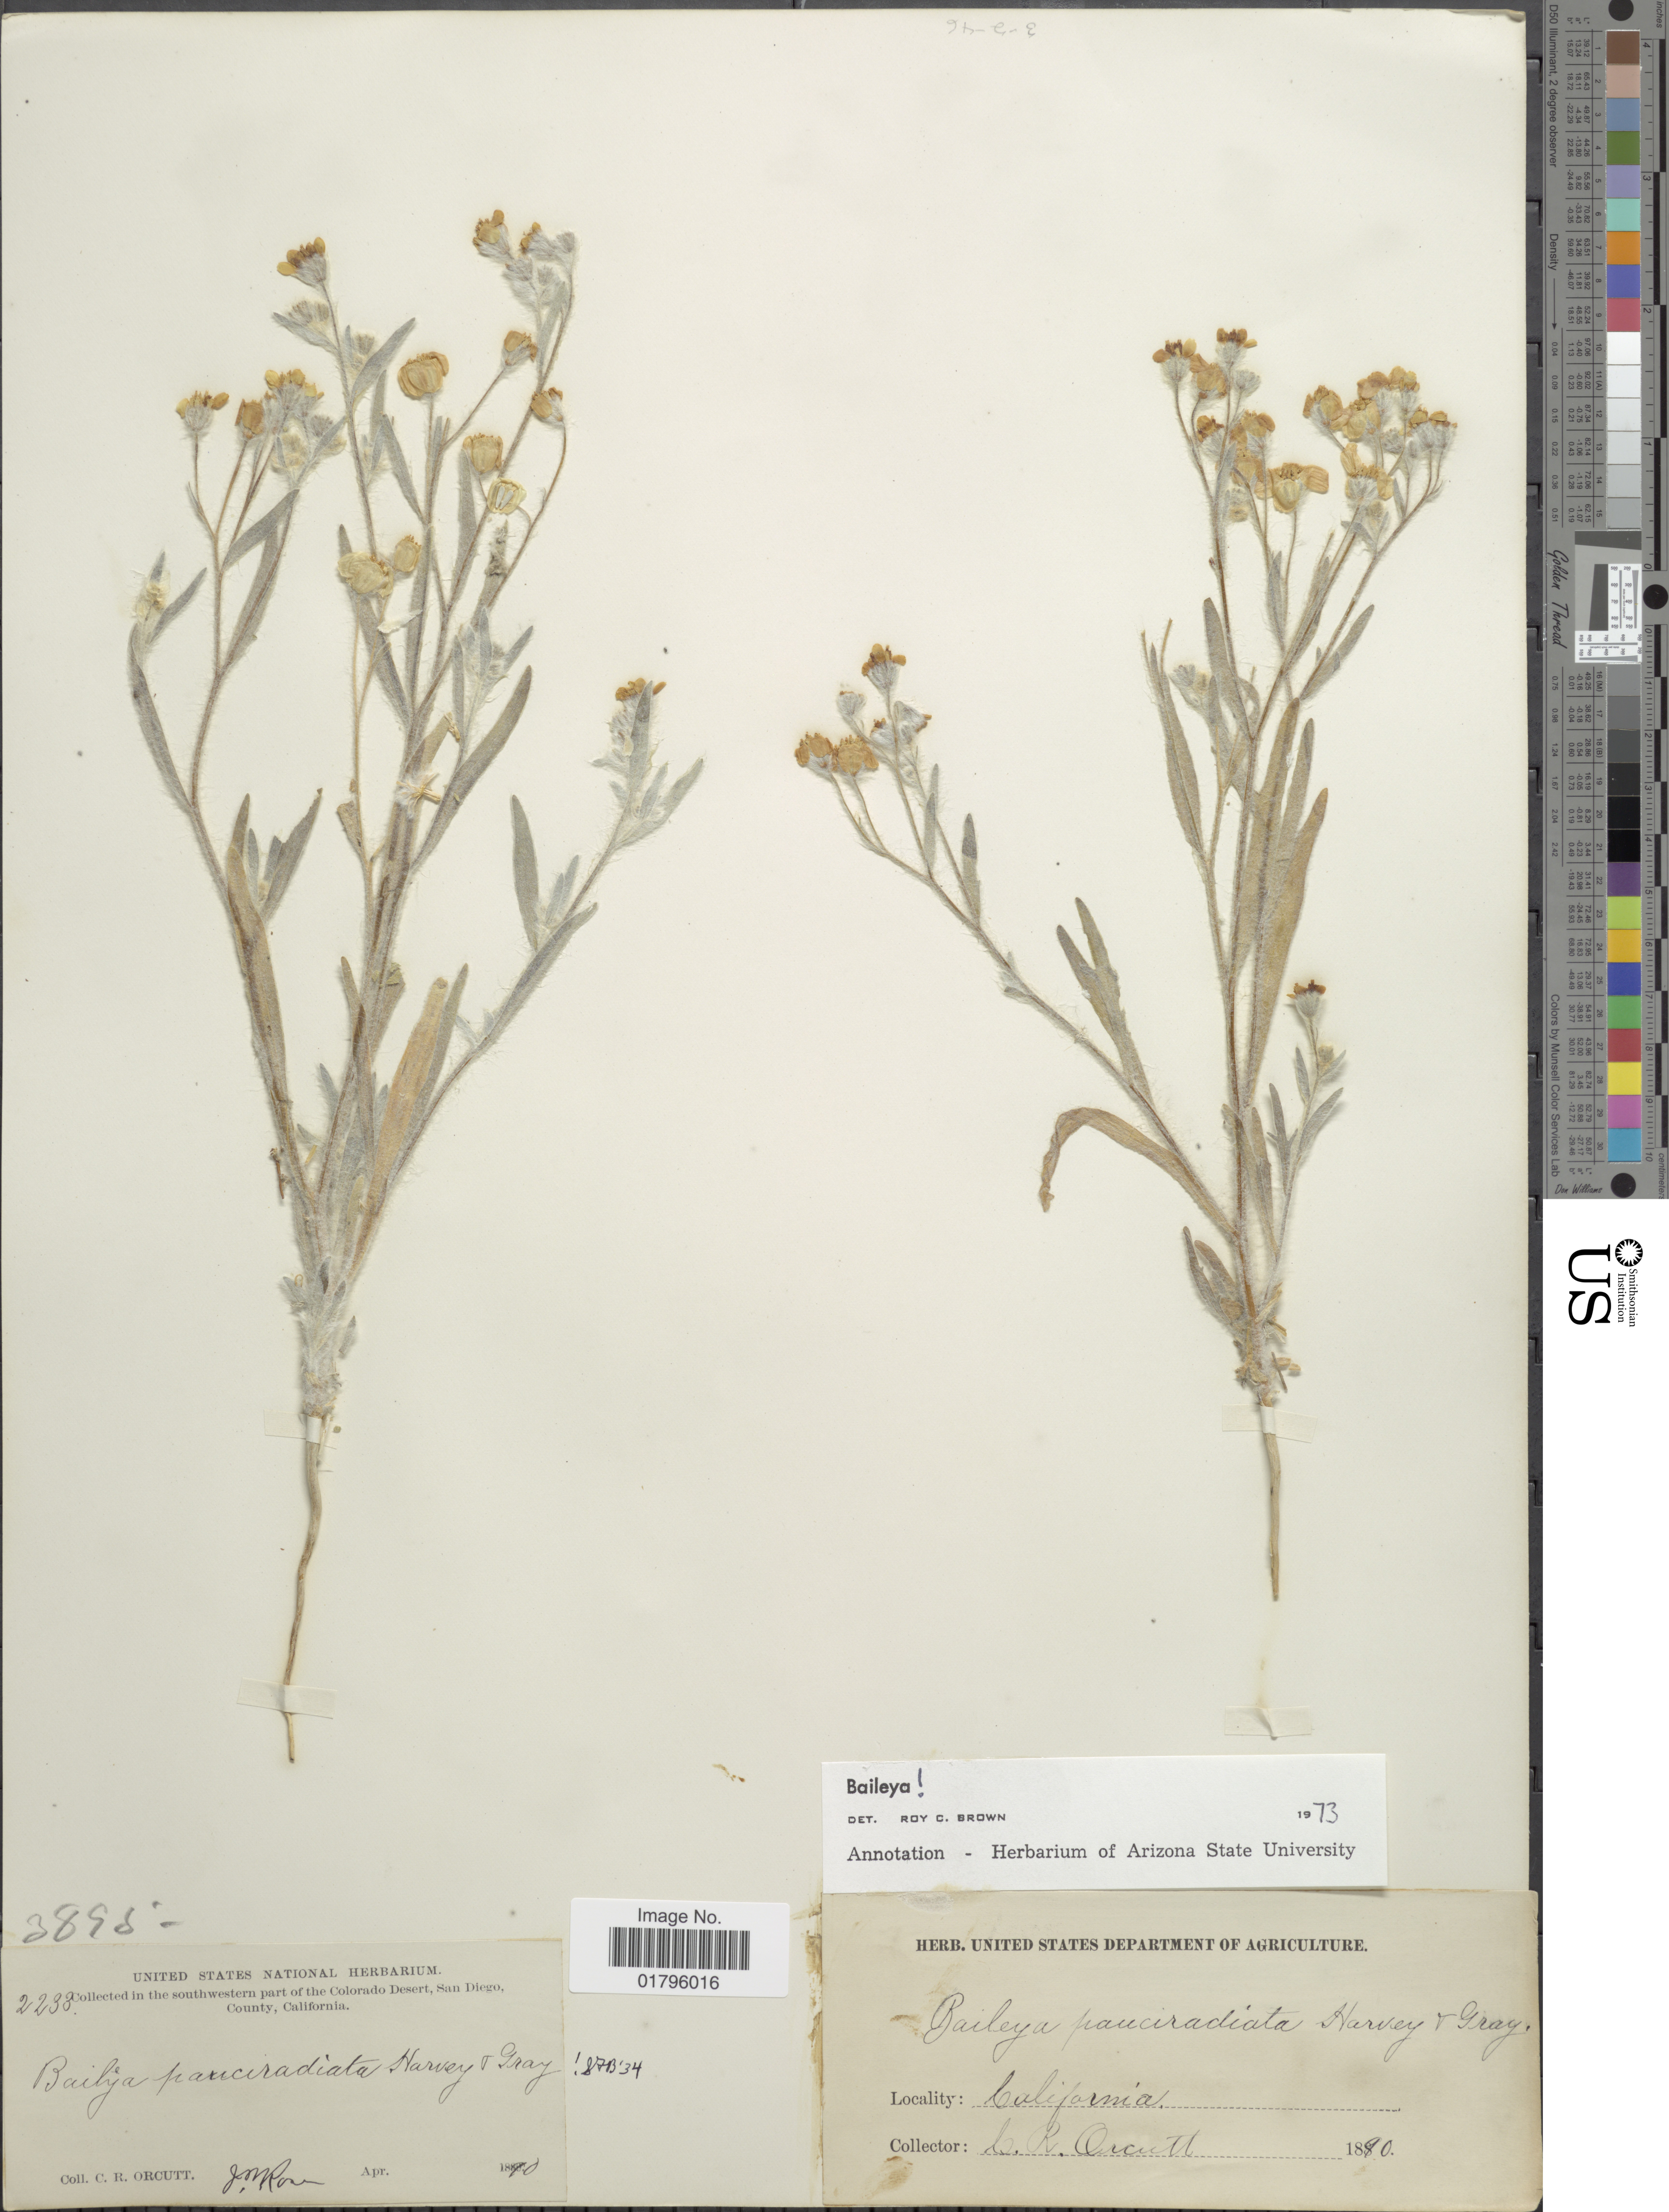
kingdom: Plantae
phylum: Tracheophyta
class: Magnoliopsida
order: Asterales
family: Asteraceae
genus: Baileya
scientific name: Baileya pauciradiata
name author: Harv. & A. Gray ex A. Gray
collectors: C. R. Orcutt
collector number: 2233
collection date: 1890-04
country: United States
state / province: California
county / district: San Diego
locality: Southwestern part of the Colorado Desert, San Diego County, California.